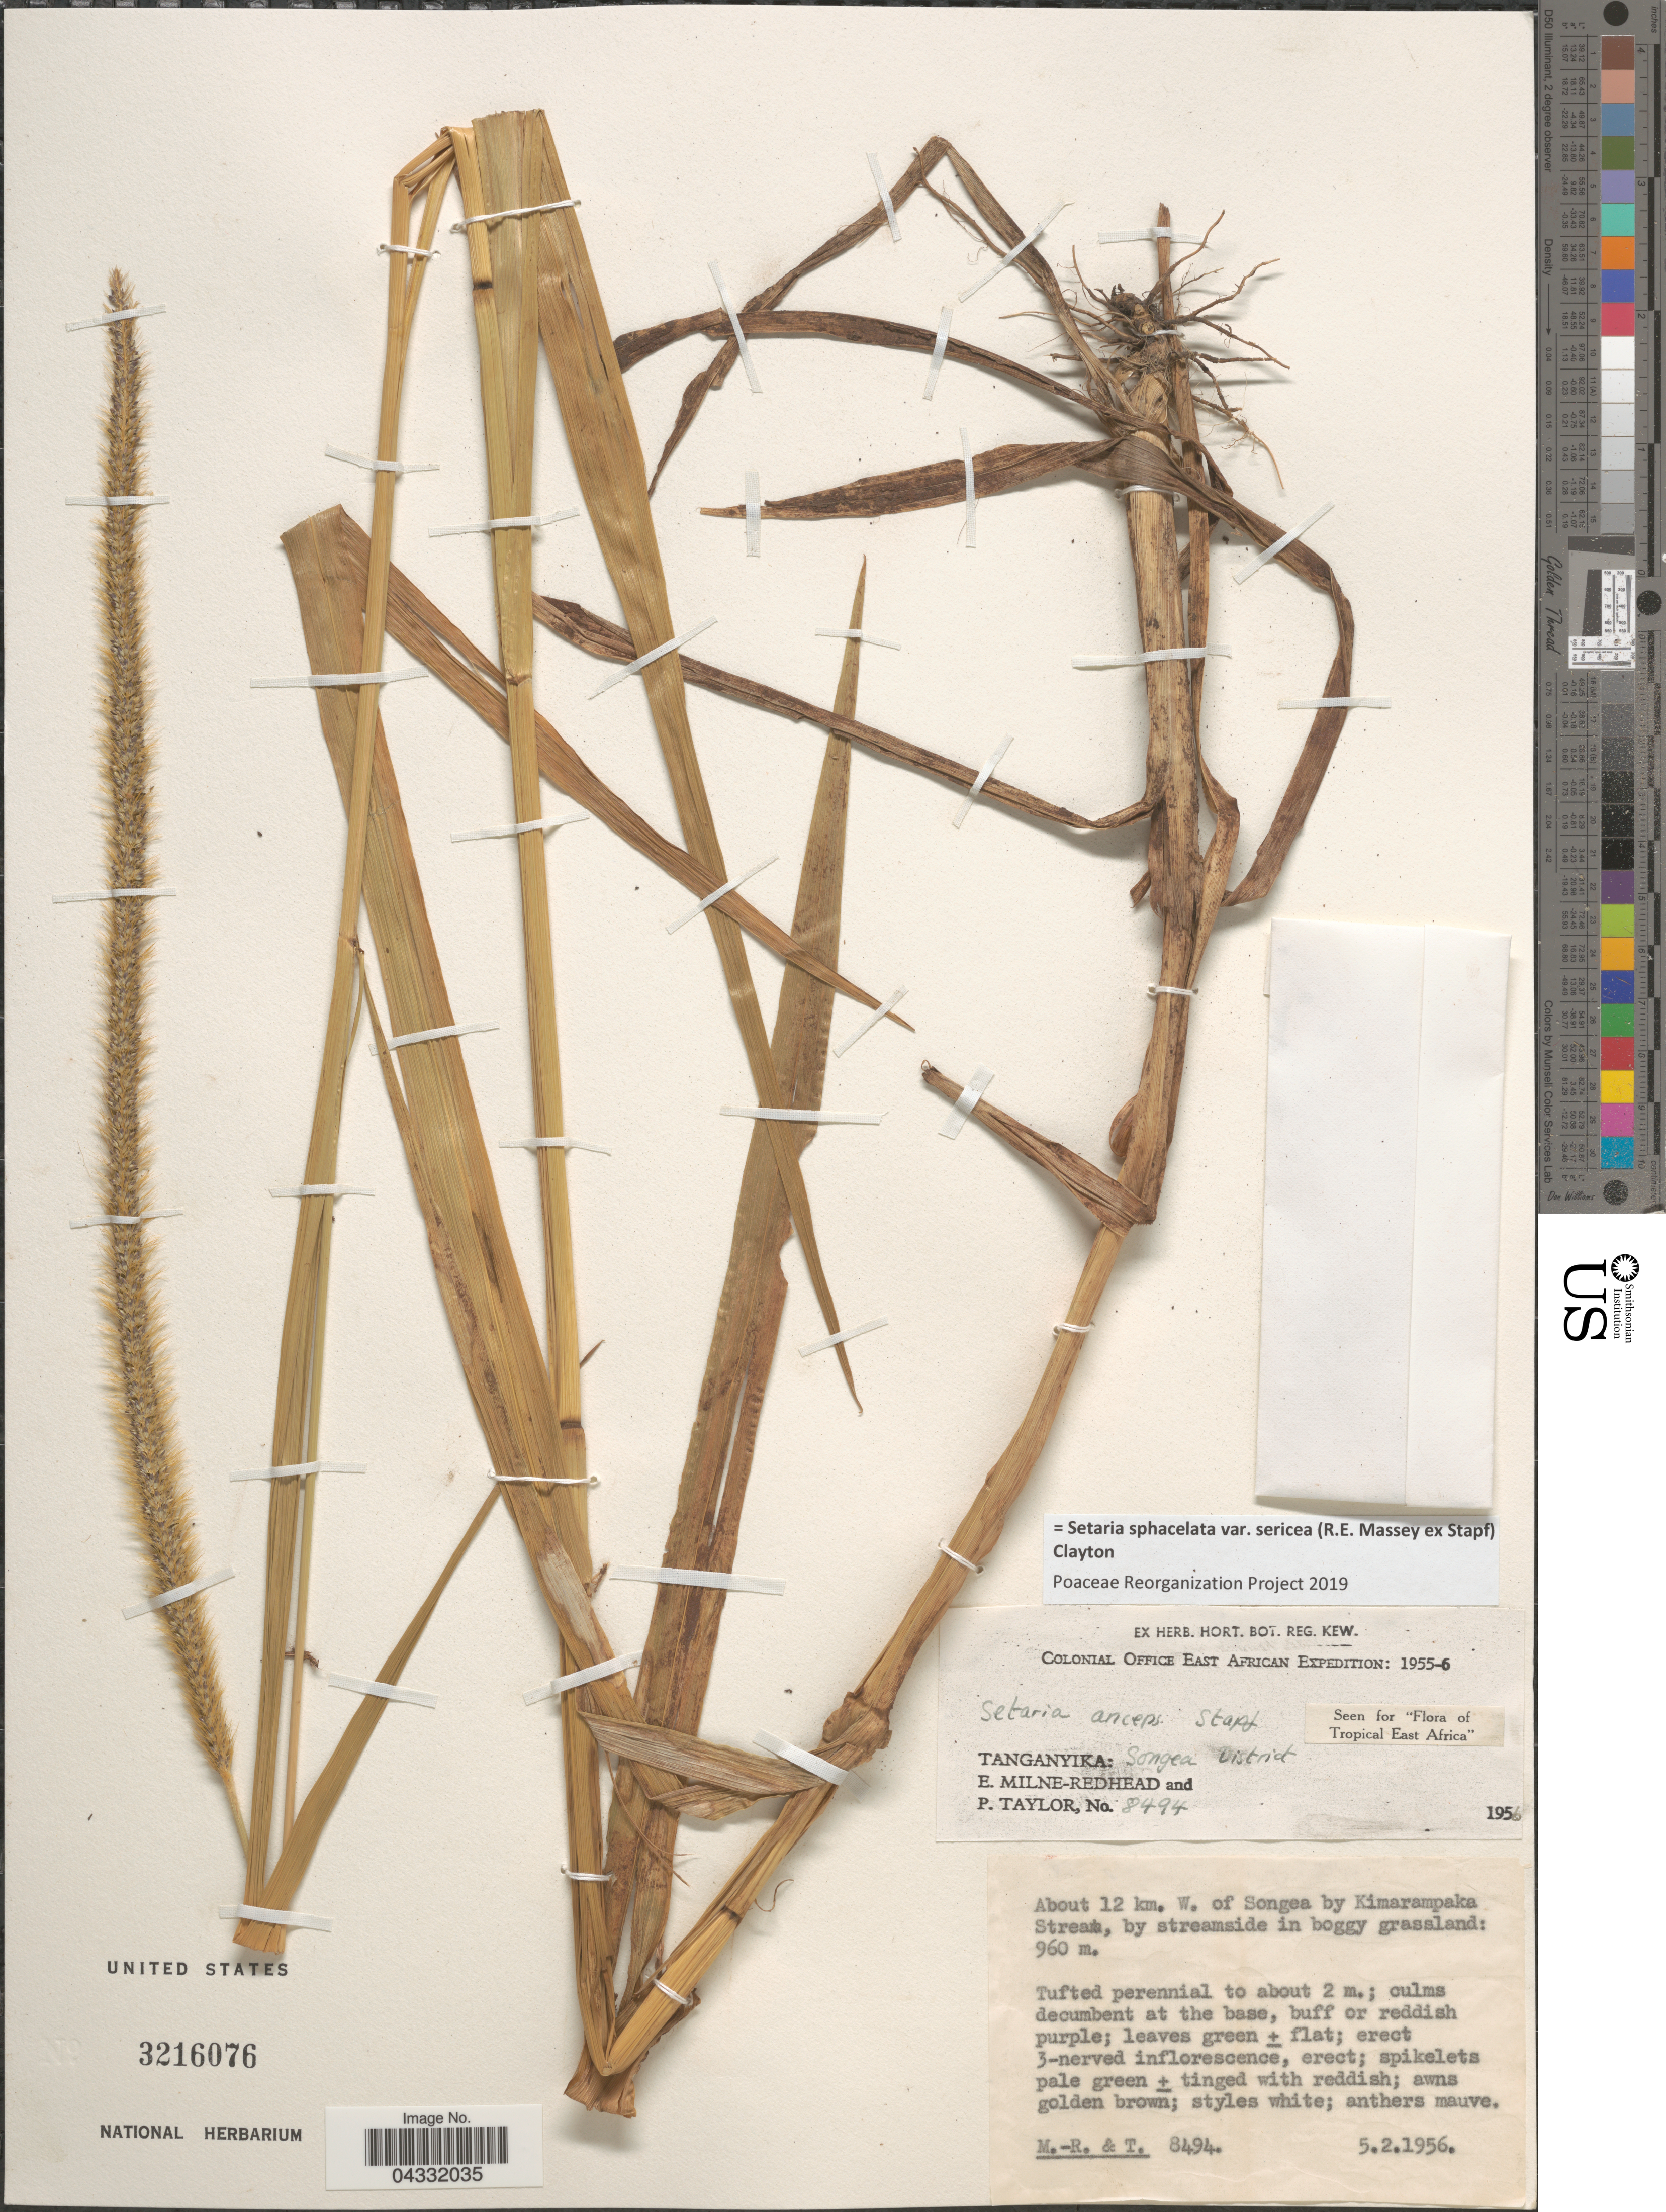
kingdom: Plantae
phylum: Tracheophyta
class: Liliopsida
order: Poales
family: Poaceae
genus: Setaria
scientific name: Setaria sphacelata var. sericea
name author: (R.E. Massey ex Stapf) Clayton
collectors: E. W. Milne-Redhead & P. Taylor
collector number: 8494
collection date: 1956-02-05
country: Tanzania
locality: Colonial Office East African Expedition: 1955-6. Tanganyika: Songea District. About 12 km. W. of Songea by Kimarampaka Stream.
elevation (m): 960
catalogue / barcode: US 3216076